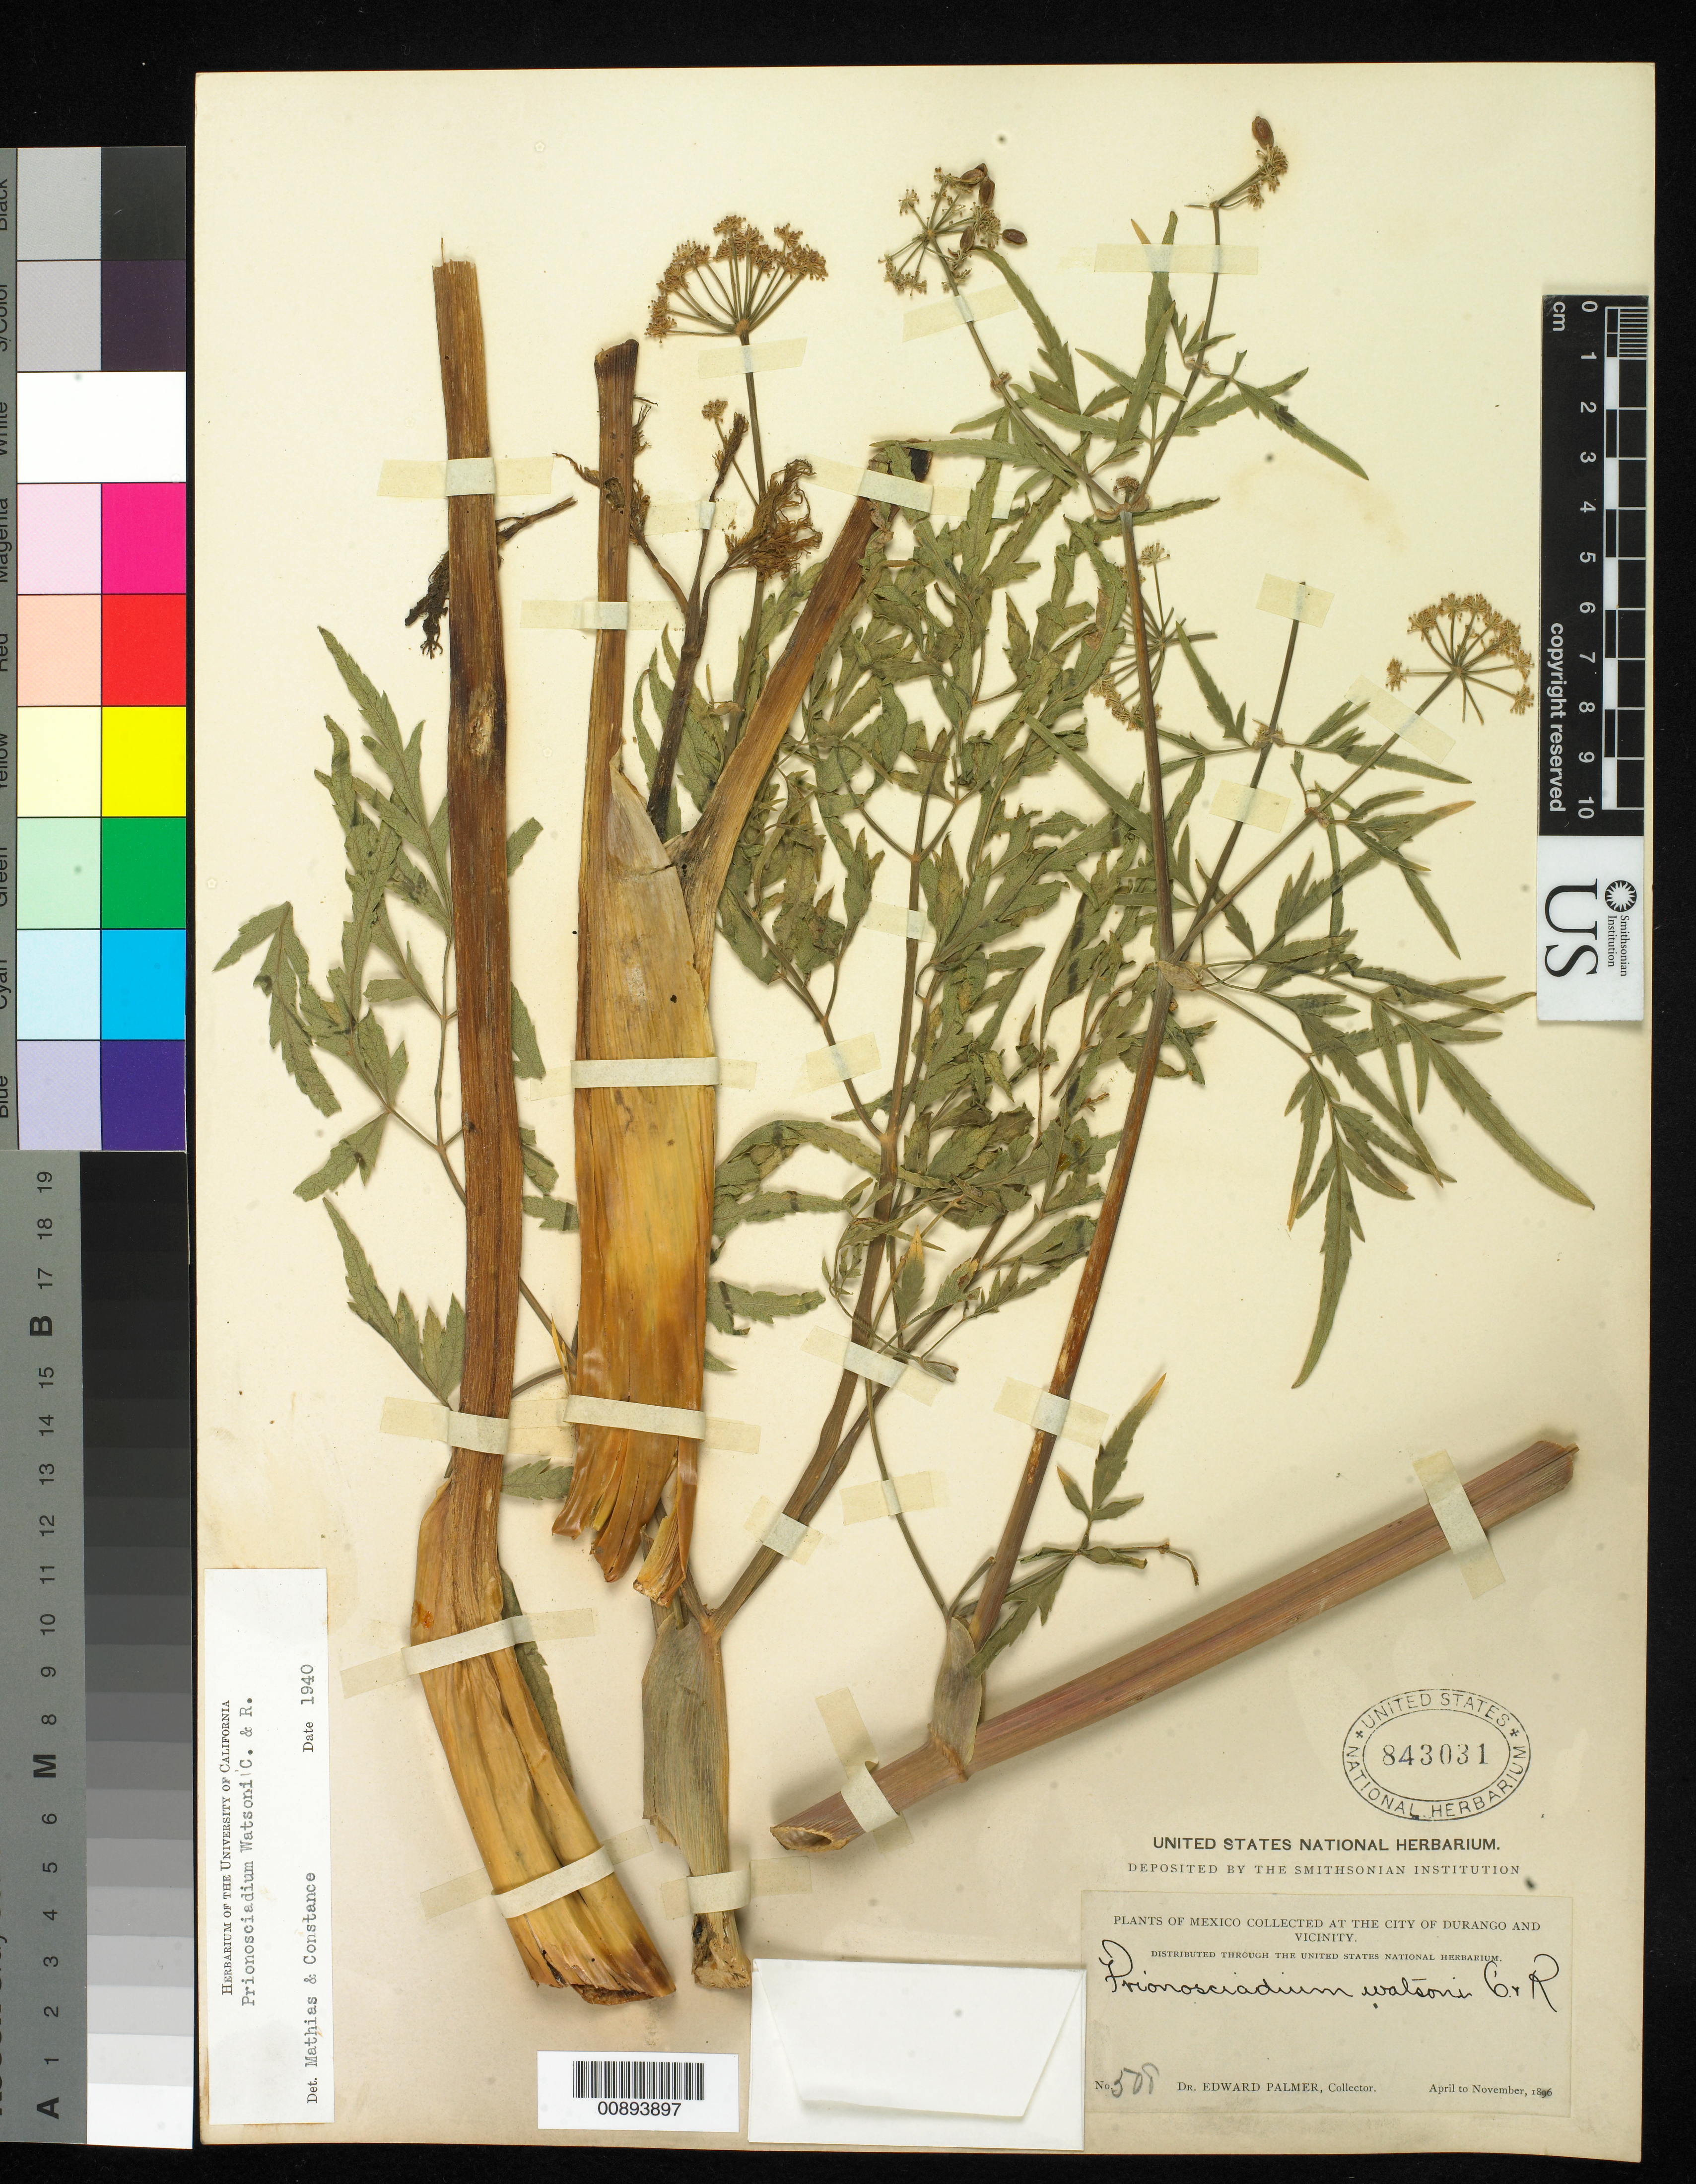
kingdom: Plantae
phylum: Tracheophyta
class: Magnoliopsida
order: Apiales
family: Apiaceae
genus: Prionosciadium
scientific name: Prionosciadium watsonii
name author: J.M. Coult. & Rose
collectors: E. Palmer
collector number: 508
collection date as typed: Apr 1896 to -- Nov 1896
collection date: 1896-04/1896-11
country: Mexico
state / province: Durango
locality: City of Durango and vicinity.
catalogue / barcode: US 843031